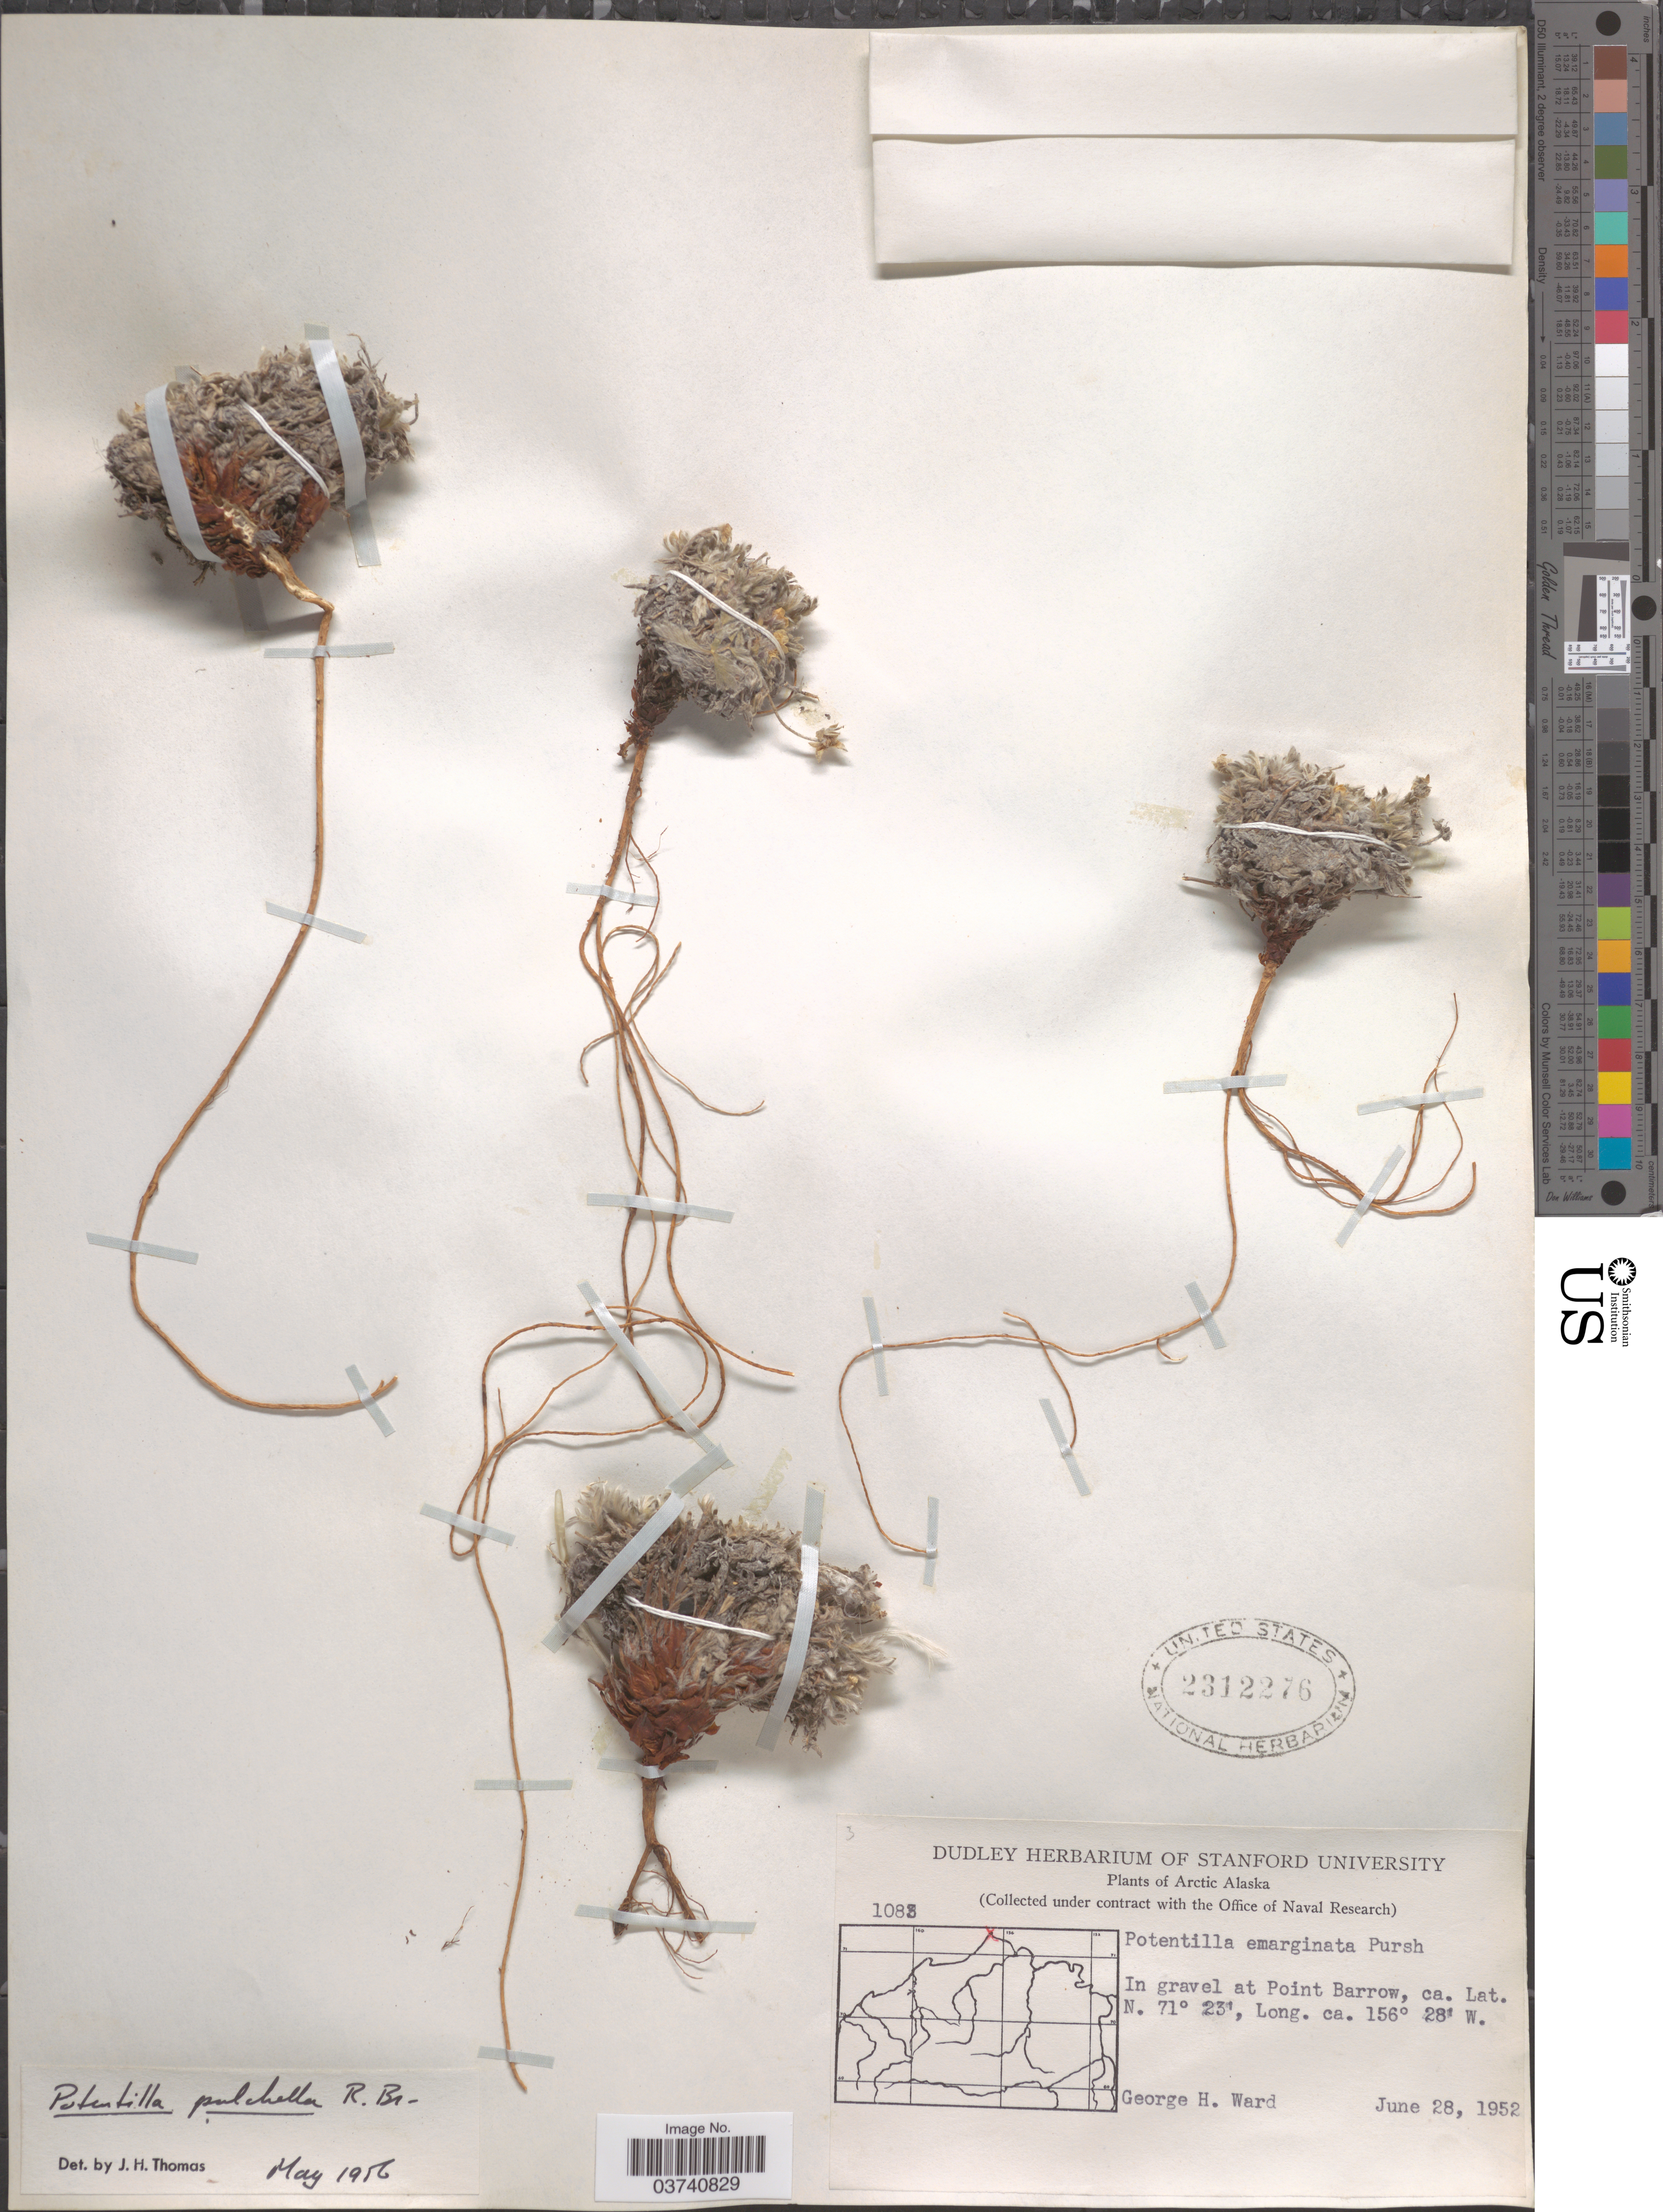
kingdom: Plantae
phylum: Tracheophyta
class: Magnoliopsida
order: Rosales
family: Rosaceae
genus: Potentilla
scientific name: Potentilla pulchella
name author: R. Br.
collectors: G. H. Ward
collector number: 1083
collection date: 1952-06-28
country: United States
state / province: Alaska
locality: Arctic Alaska. In gravel at Point Barrow.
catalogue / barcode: US 2312276